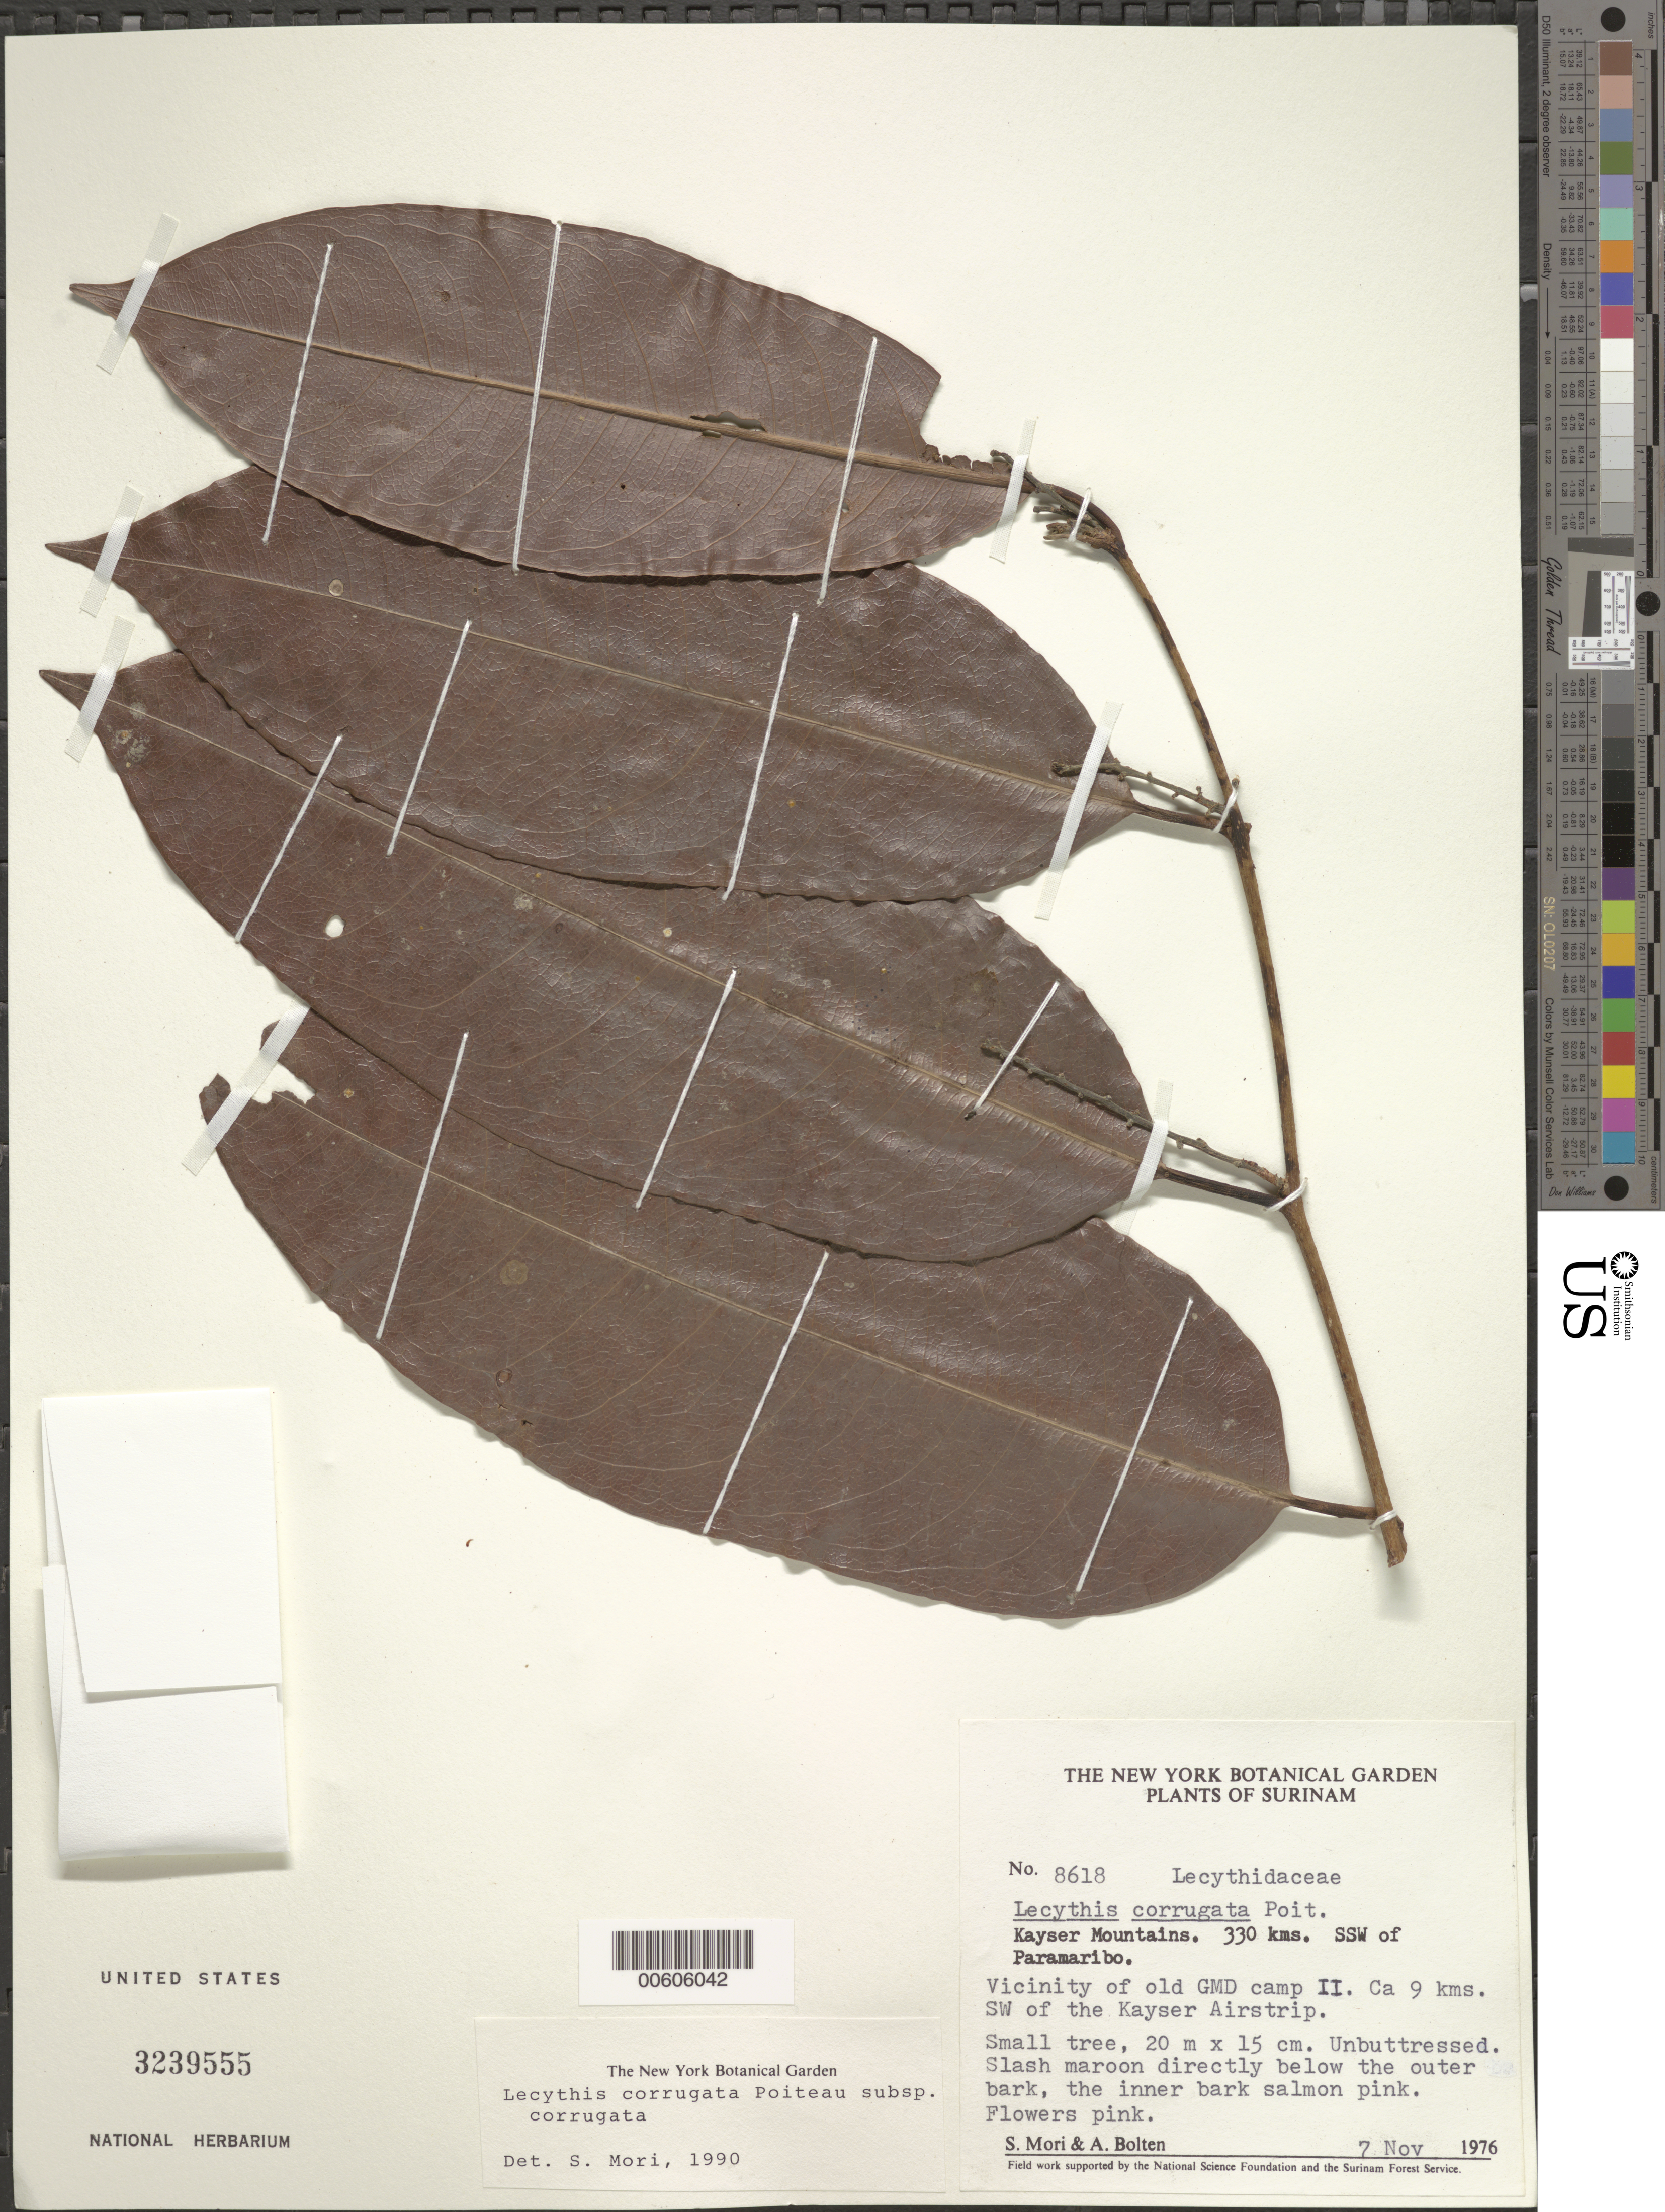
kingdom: Plantae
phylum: Tracheophyta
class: Magnoliopsida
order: Ericales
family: Lecythidaceae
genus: Lecythis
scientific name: Lecythis corrugata subsp. corrugata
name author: Poit.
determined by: Mori, Scott A.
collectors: S. Mori & A. Bolten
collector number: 8618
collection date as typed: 7-Nov-76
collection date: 1976-11-07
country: Suriname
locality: Kayser Mountains, 330 km SSW of Paramaribo, vicinity of GMD camp II, 9 km SW Kayser Airstrip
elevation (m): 330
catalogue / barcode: US 3239555